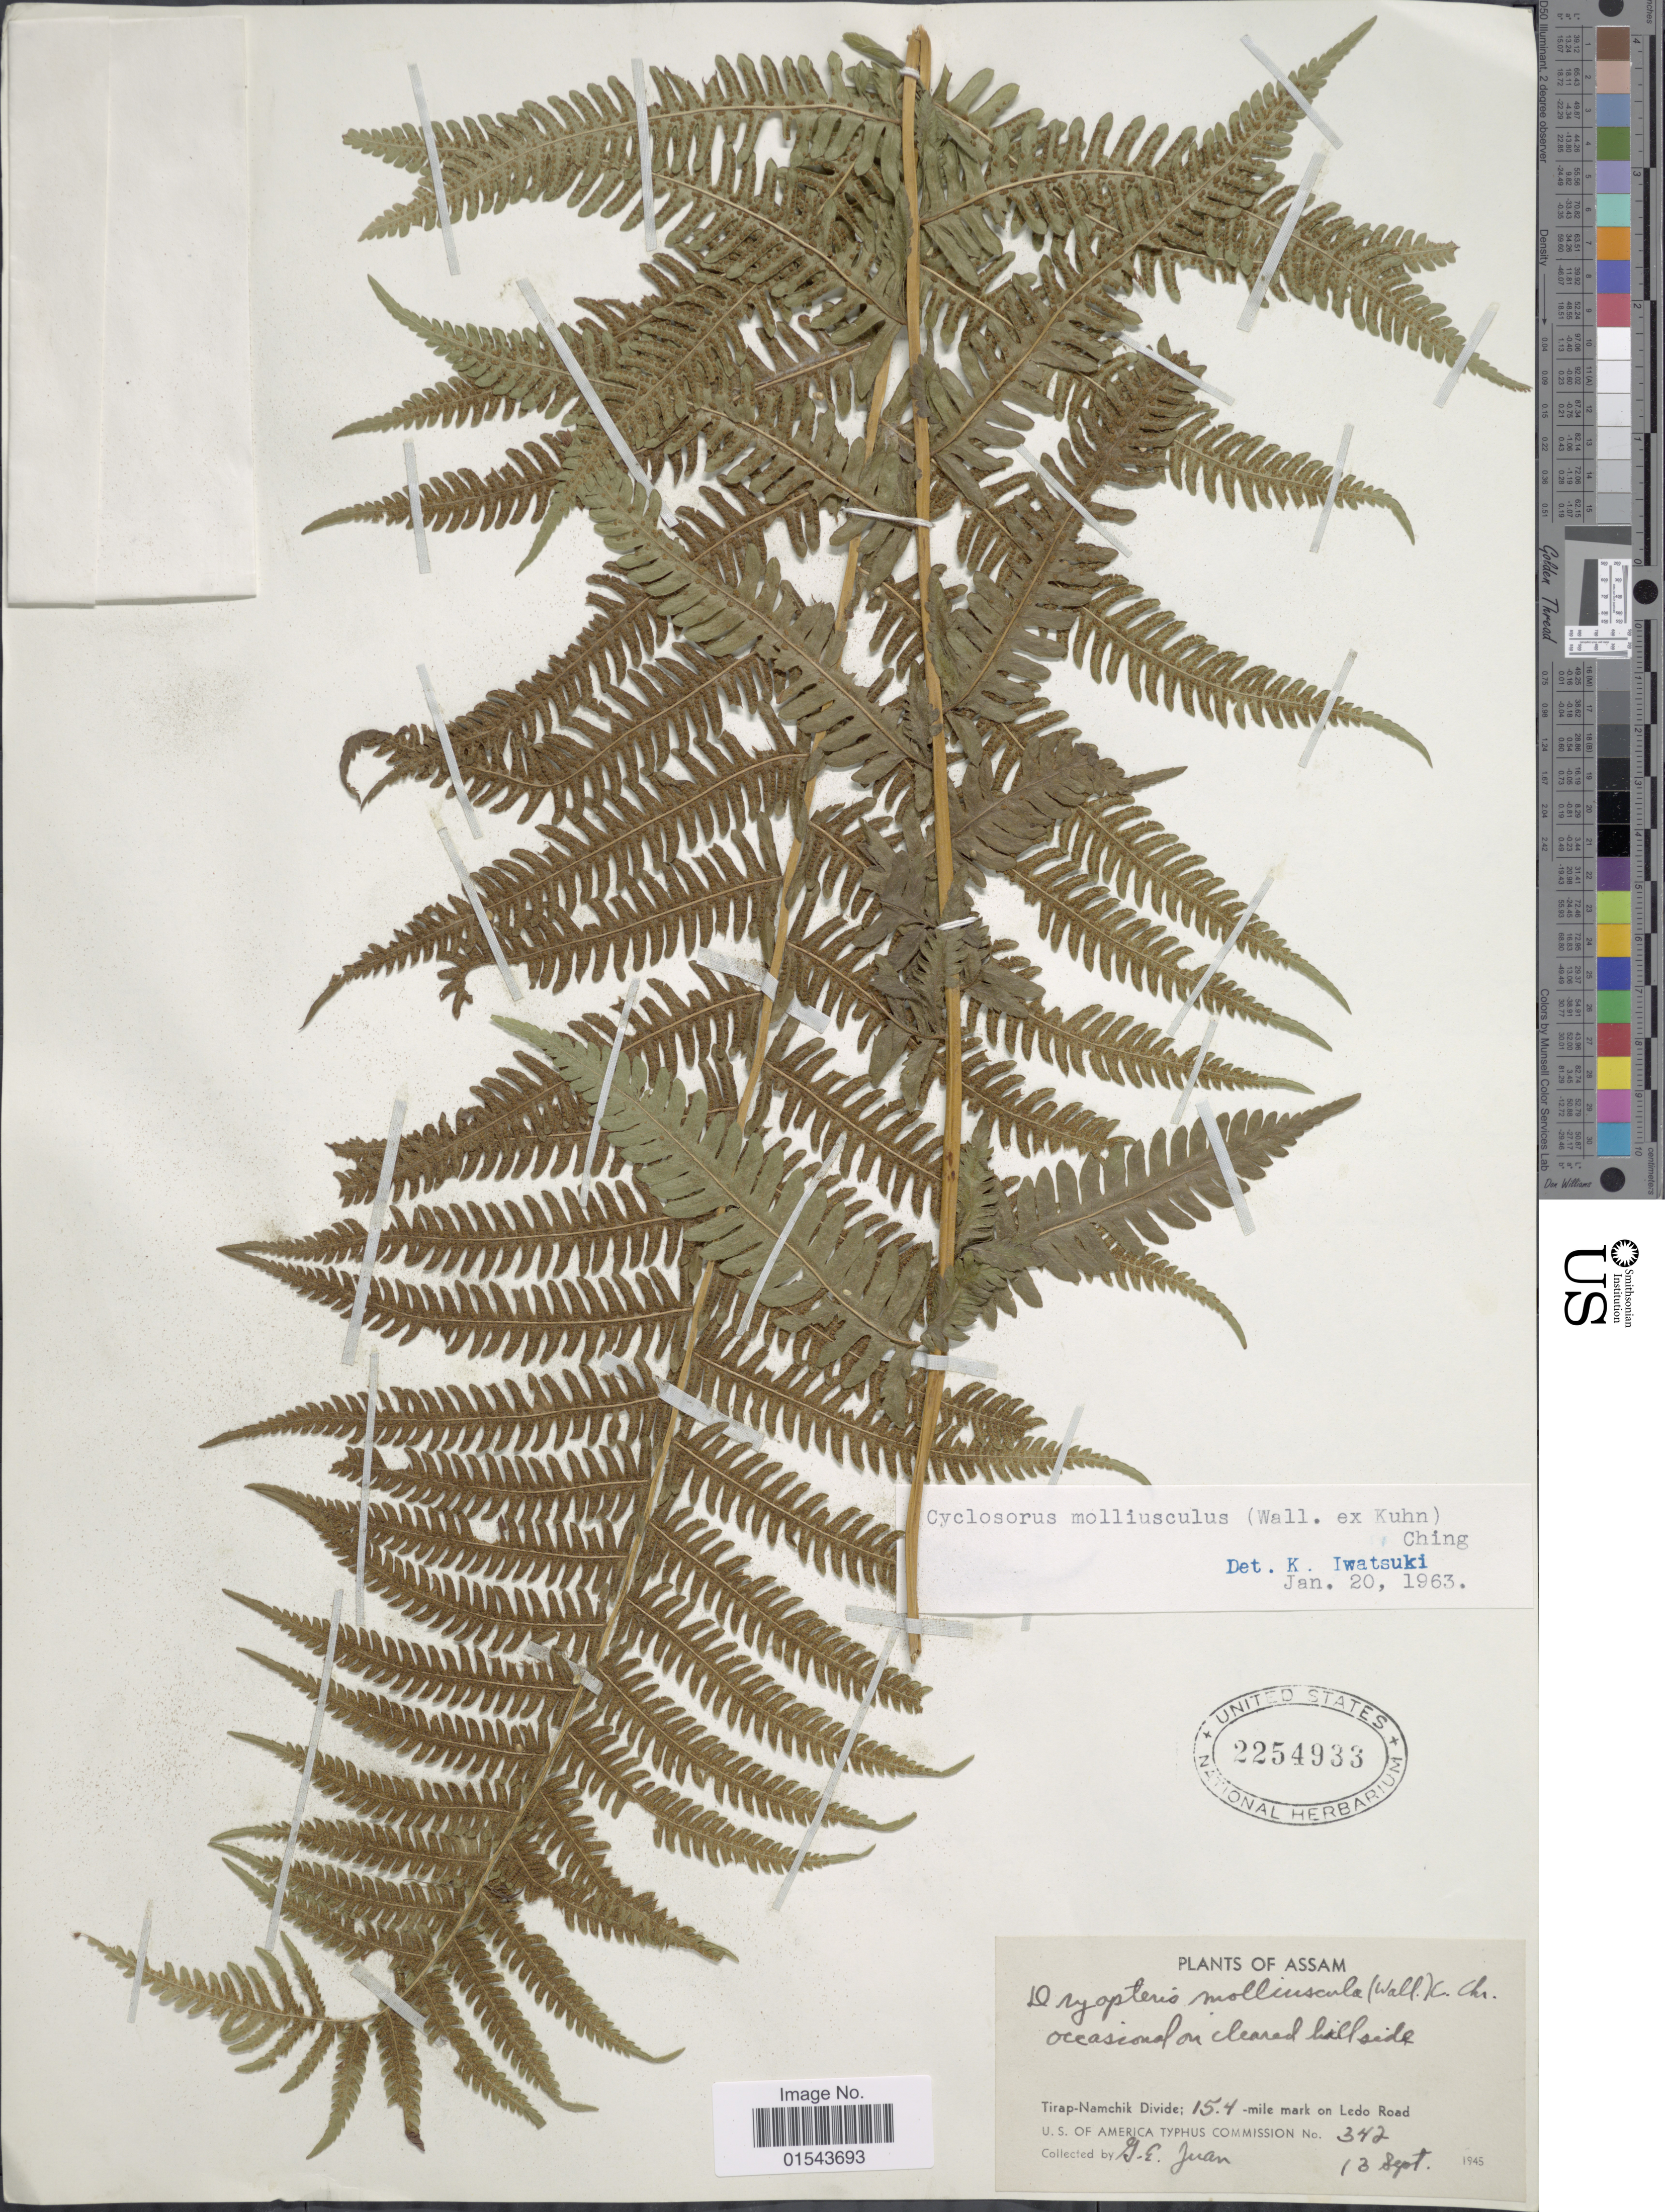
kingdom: Plantae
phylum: Tracheophyta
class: Polypodiopsida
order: Polypodiales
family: Thelypteridaceae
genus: Christella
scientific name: Christella molliuscula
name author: (Wall.) Holttum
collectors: G. Juan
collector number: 342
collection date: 1945-09-13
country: India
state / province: Assam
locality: Tirap-Namchik Divide: 15.4 mile mark on Ledo Road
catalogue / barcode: US 2254933